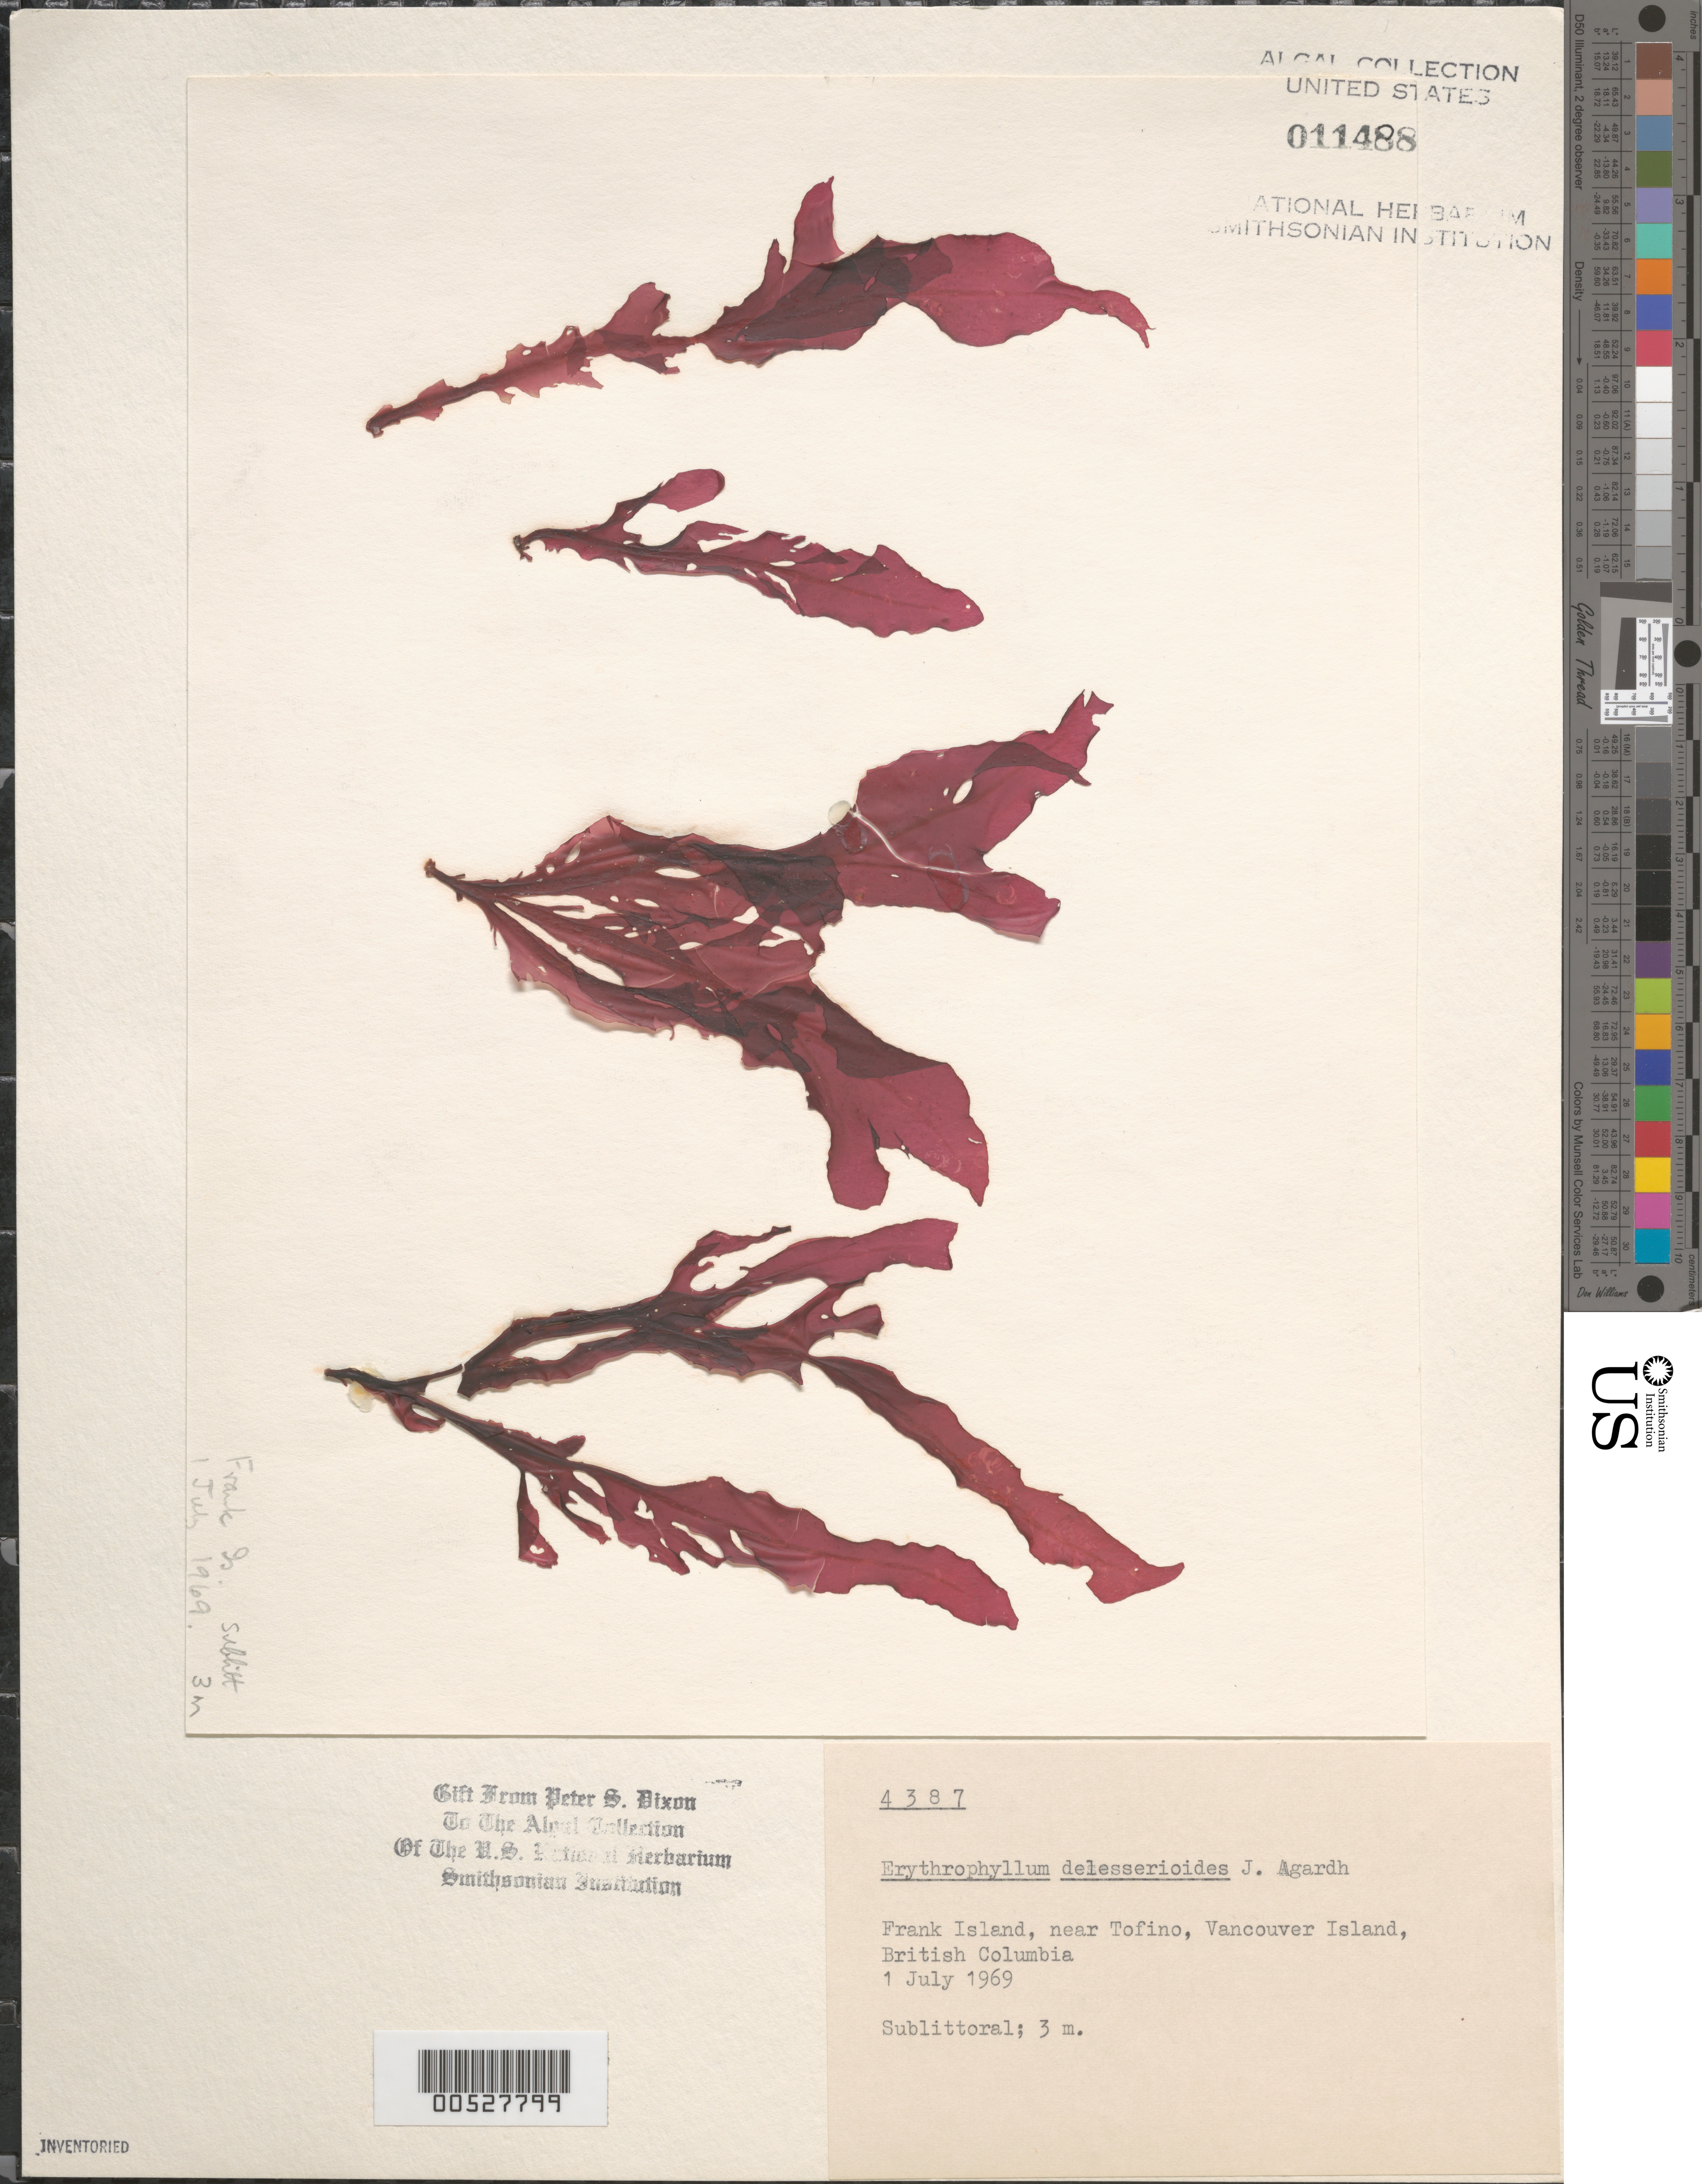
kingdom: Plantae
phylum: Rhodophyta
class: Florideophyceae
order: Gigartinales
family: Kallymeniaceae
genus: Erythrophyllum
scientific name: Erythrophyllum delesserioides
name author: J. Agardh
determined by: Dixon, P. S.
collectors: P. S. Dixon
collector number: PSD 4387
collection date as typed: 01 Jul 1969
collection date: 1969-07-01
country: Canada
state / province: British Columbia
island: Frank Island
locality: Near Tofino, Vancouver Island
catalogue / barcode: US 11488